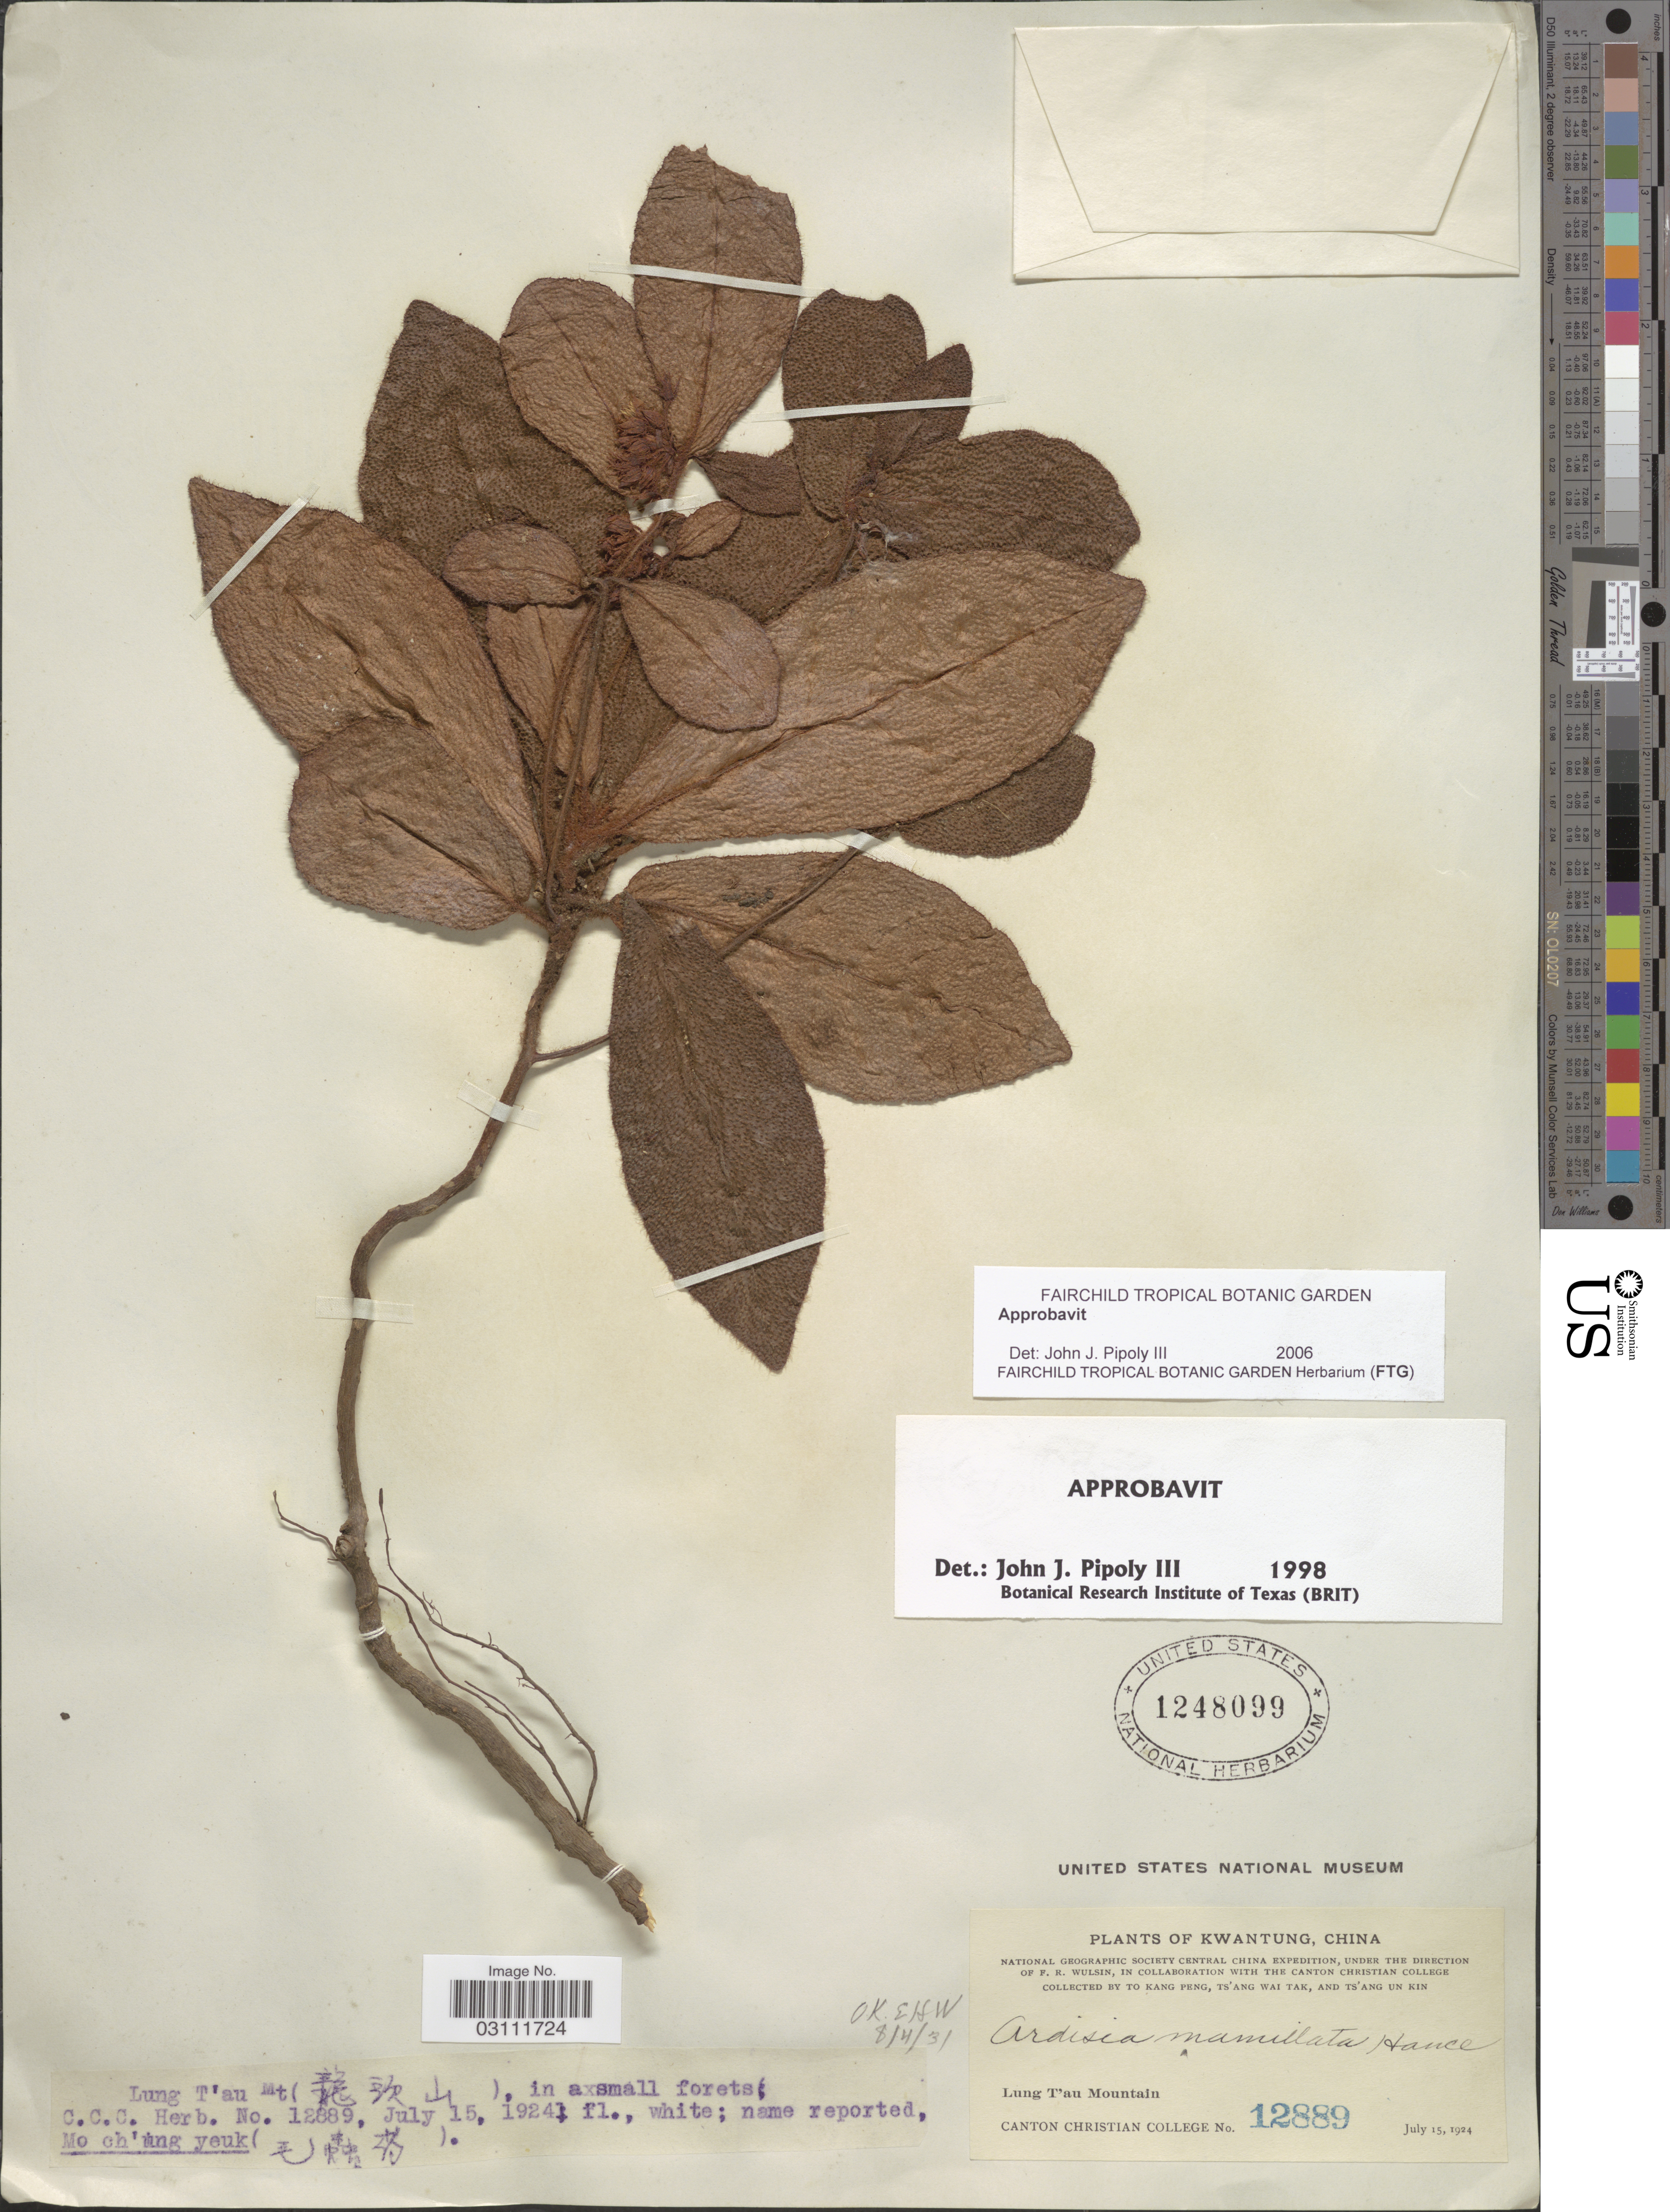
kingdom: Plantae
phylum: Tracheophyta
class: Magnoliopsida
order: Ericales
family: Primulaceae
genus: Ardisia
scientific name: Ardisia mamillata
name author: Hance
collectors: To Kang P'eng, W. T. Tsang & Ts' Ang Un Kin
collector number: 12889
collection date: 1924-07-15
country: China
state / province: Guangdong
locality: Kwangtung, Lung T'au Mountain.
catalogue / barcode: US 1248099